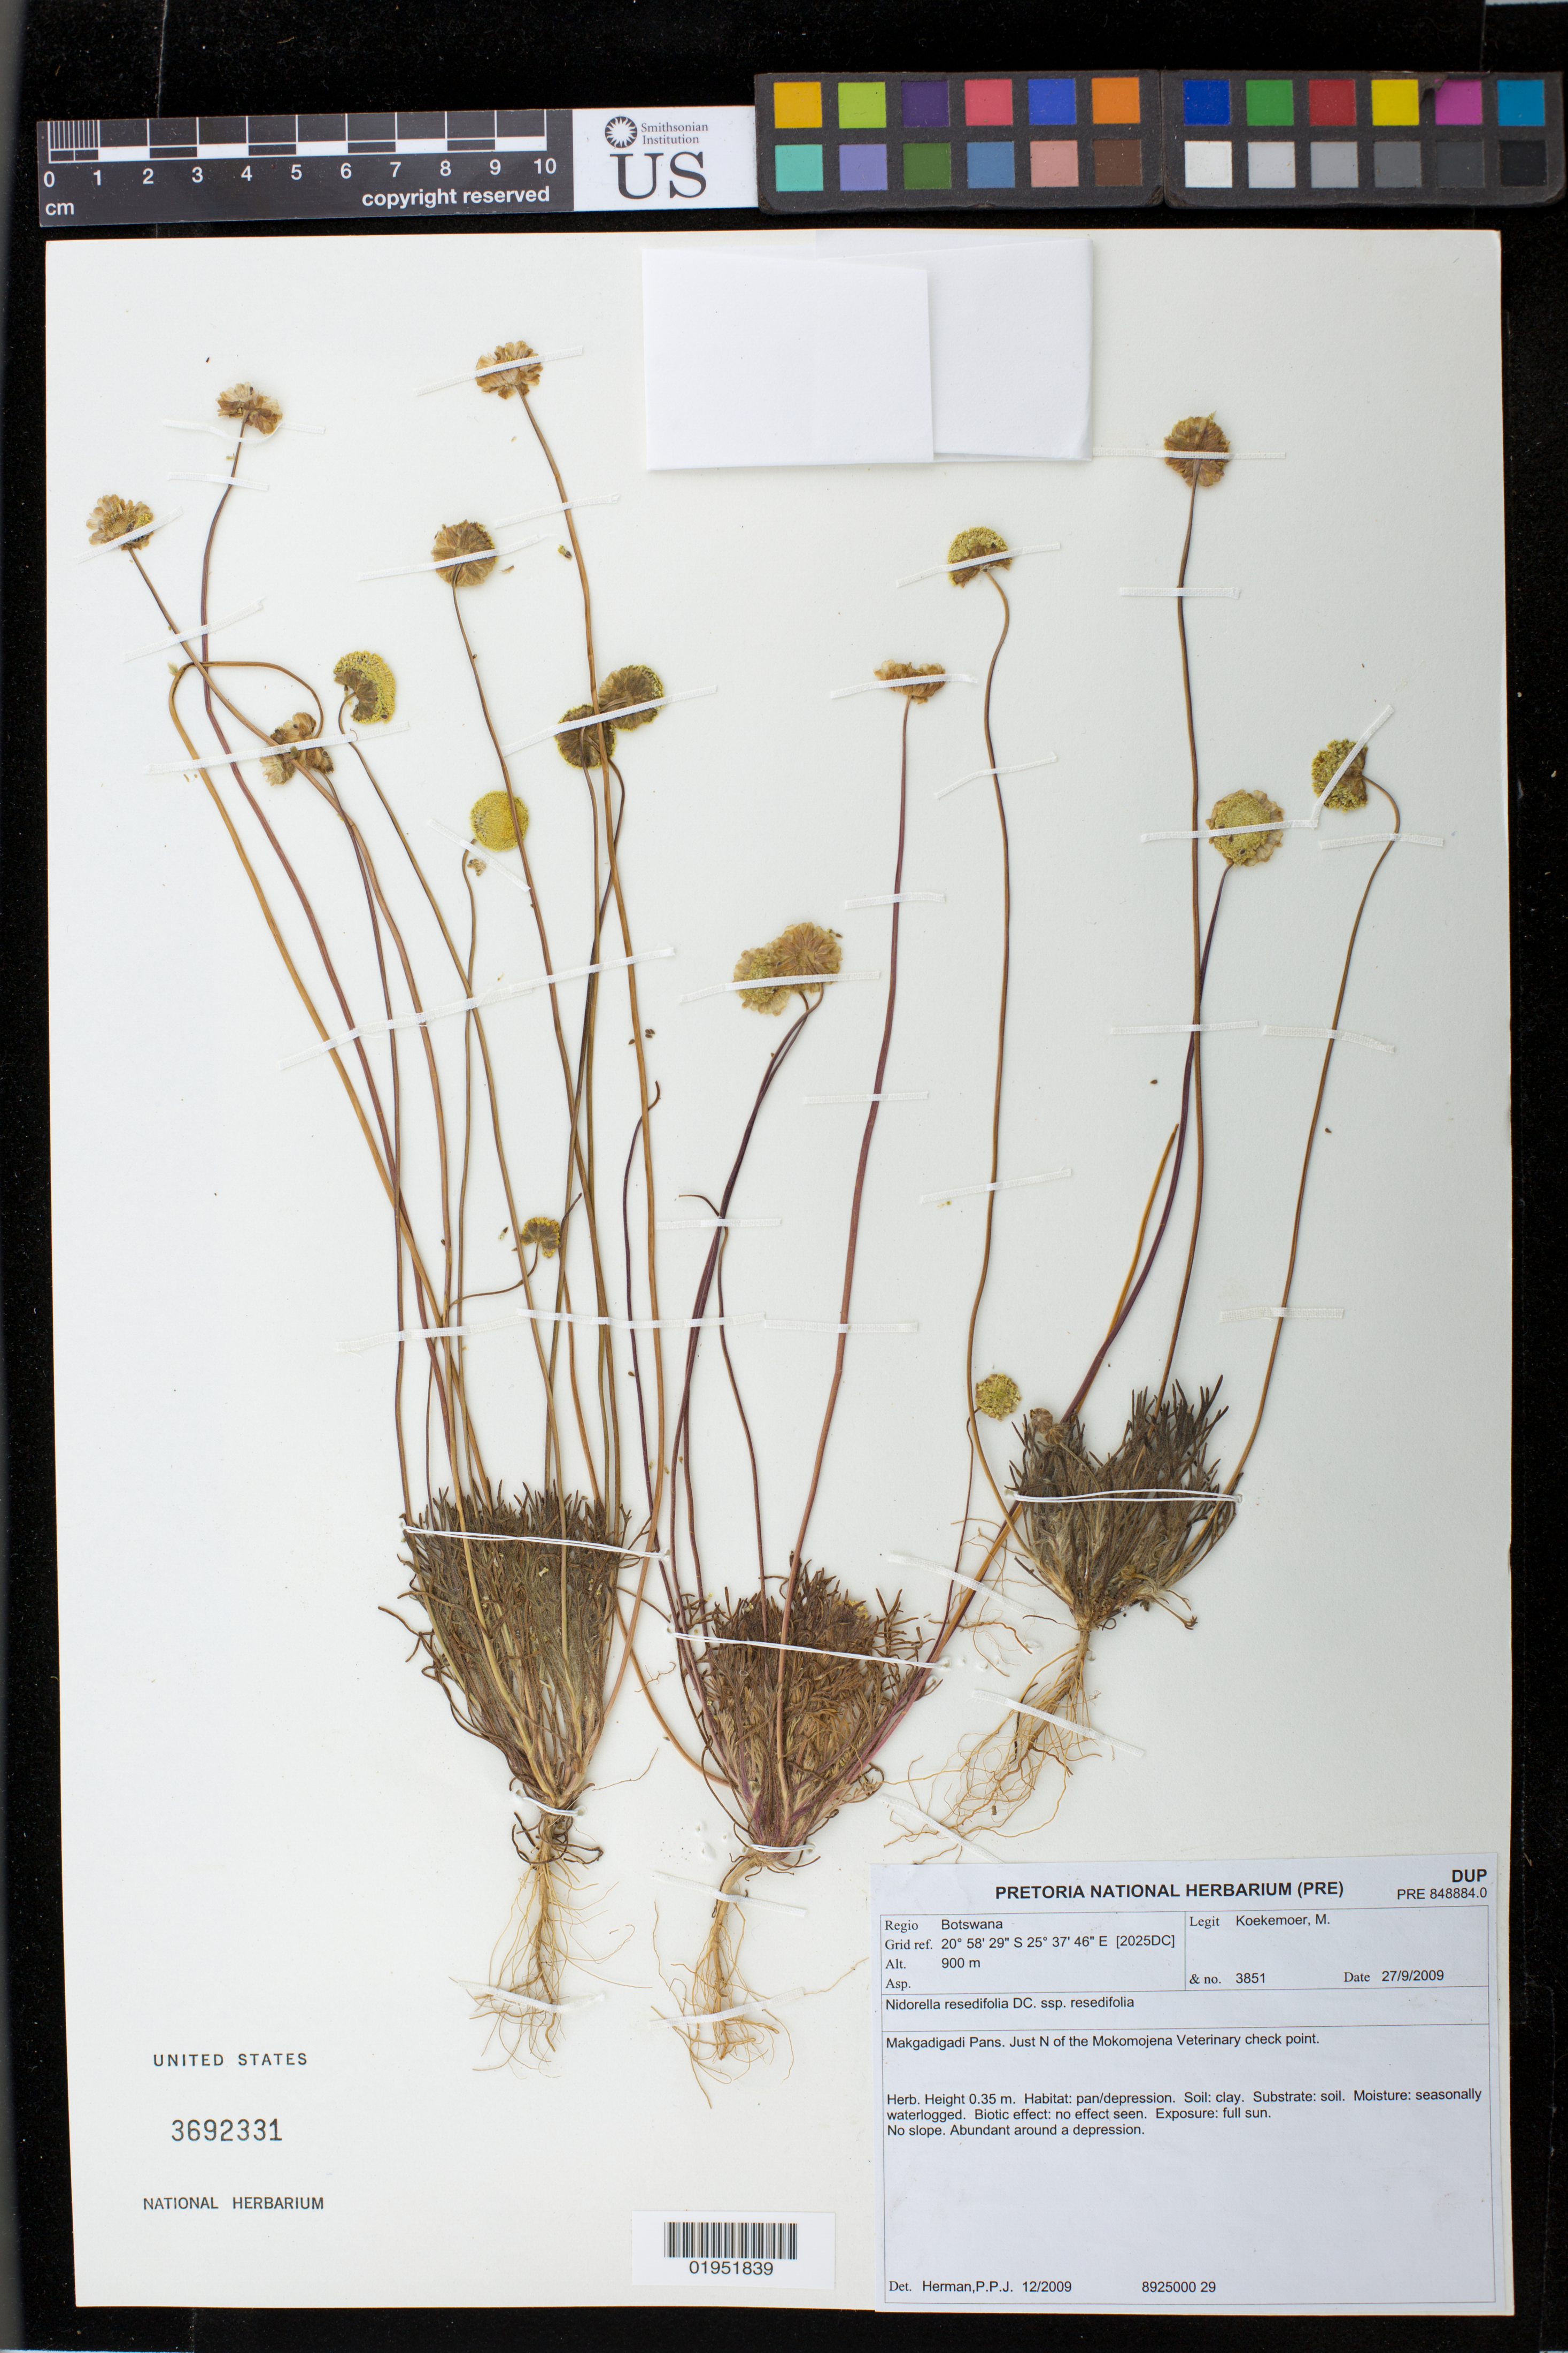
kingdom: Plantae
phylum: Tracheophyta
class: Magnoliopsida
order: Asterales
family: Asteraceae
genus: Nidorella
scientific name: Nidorella resedifolia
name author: DC.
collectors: M. Koekemoer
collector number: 3851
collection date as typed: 27 Sep 2009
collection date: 2009-09-27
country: Botswana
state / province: Central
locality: Just N of the Mokomojena Veterinary check point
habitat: Seasonally waterlogged; pan/depression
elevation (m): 900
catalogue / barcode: US 3692331